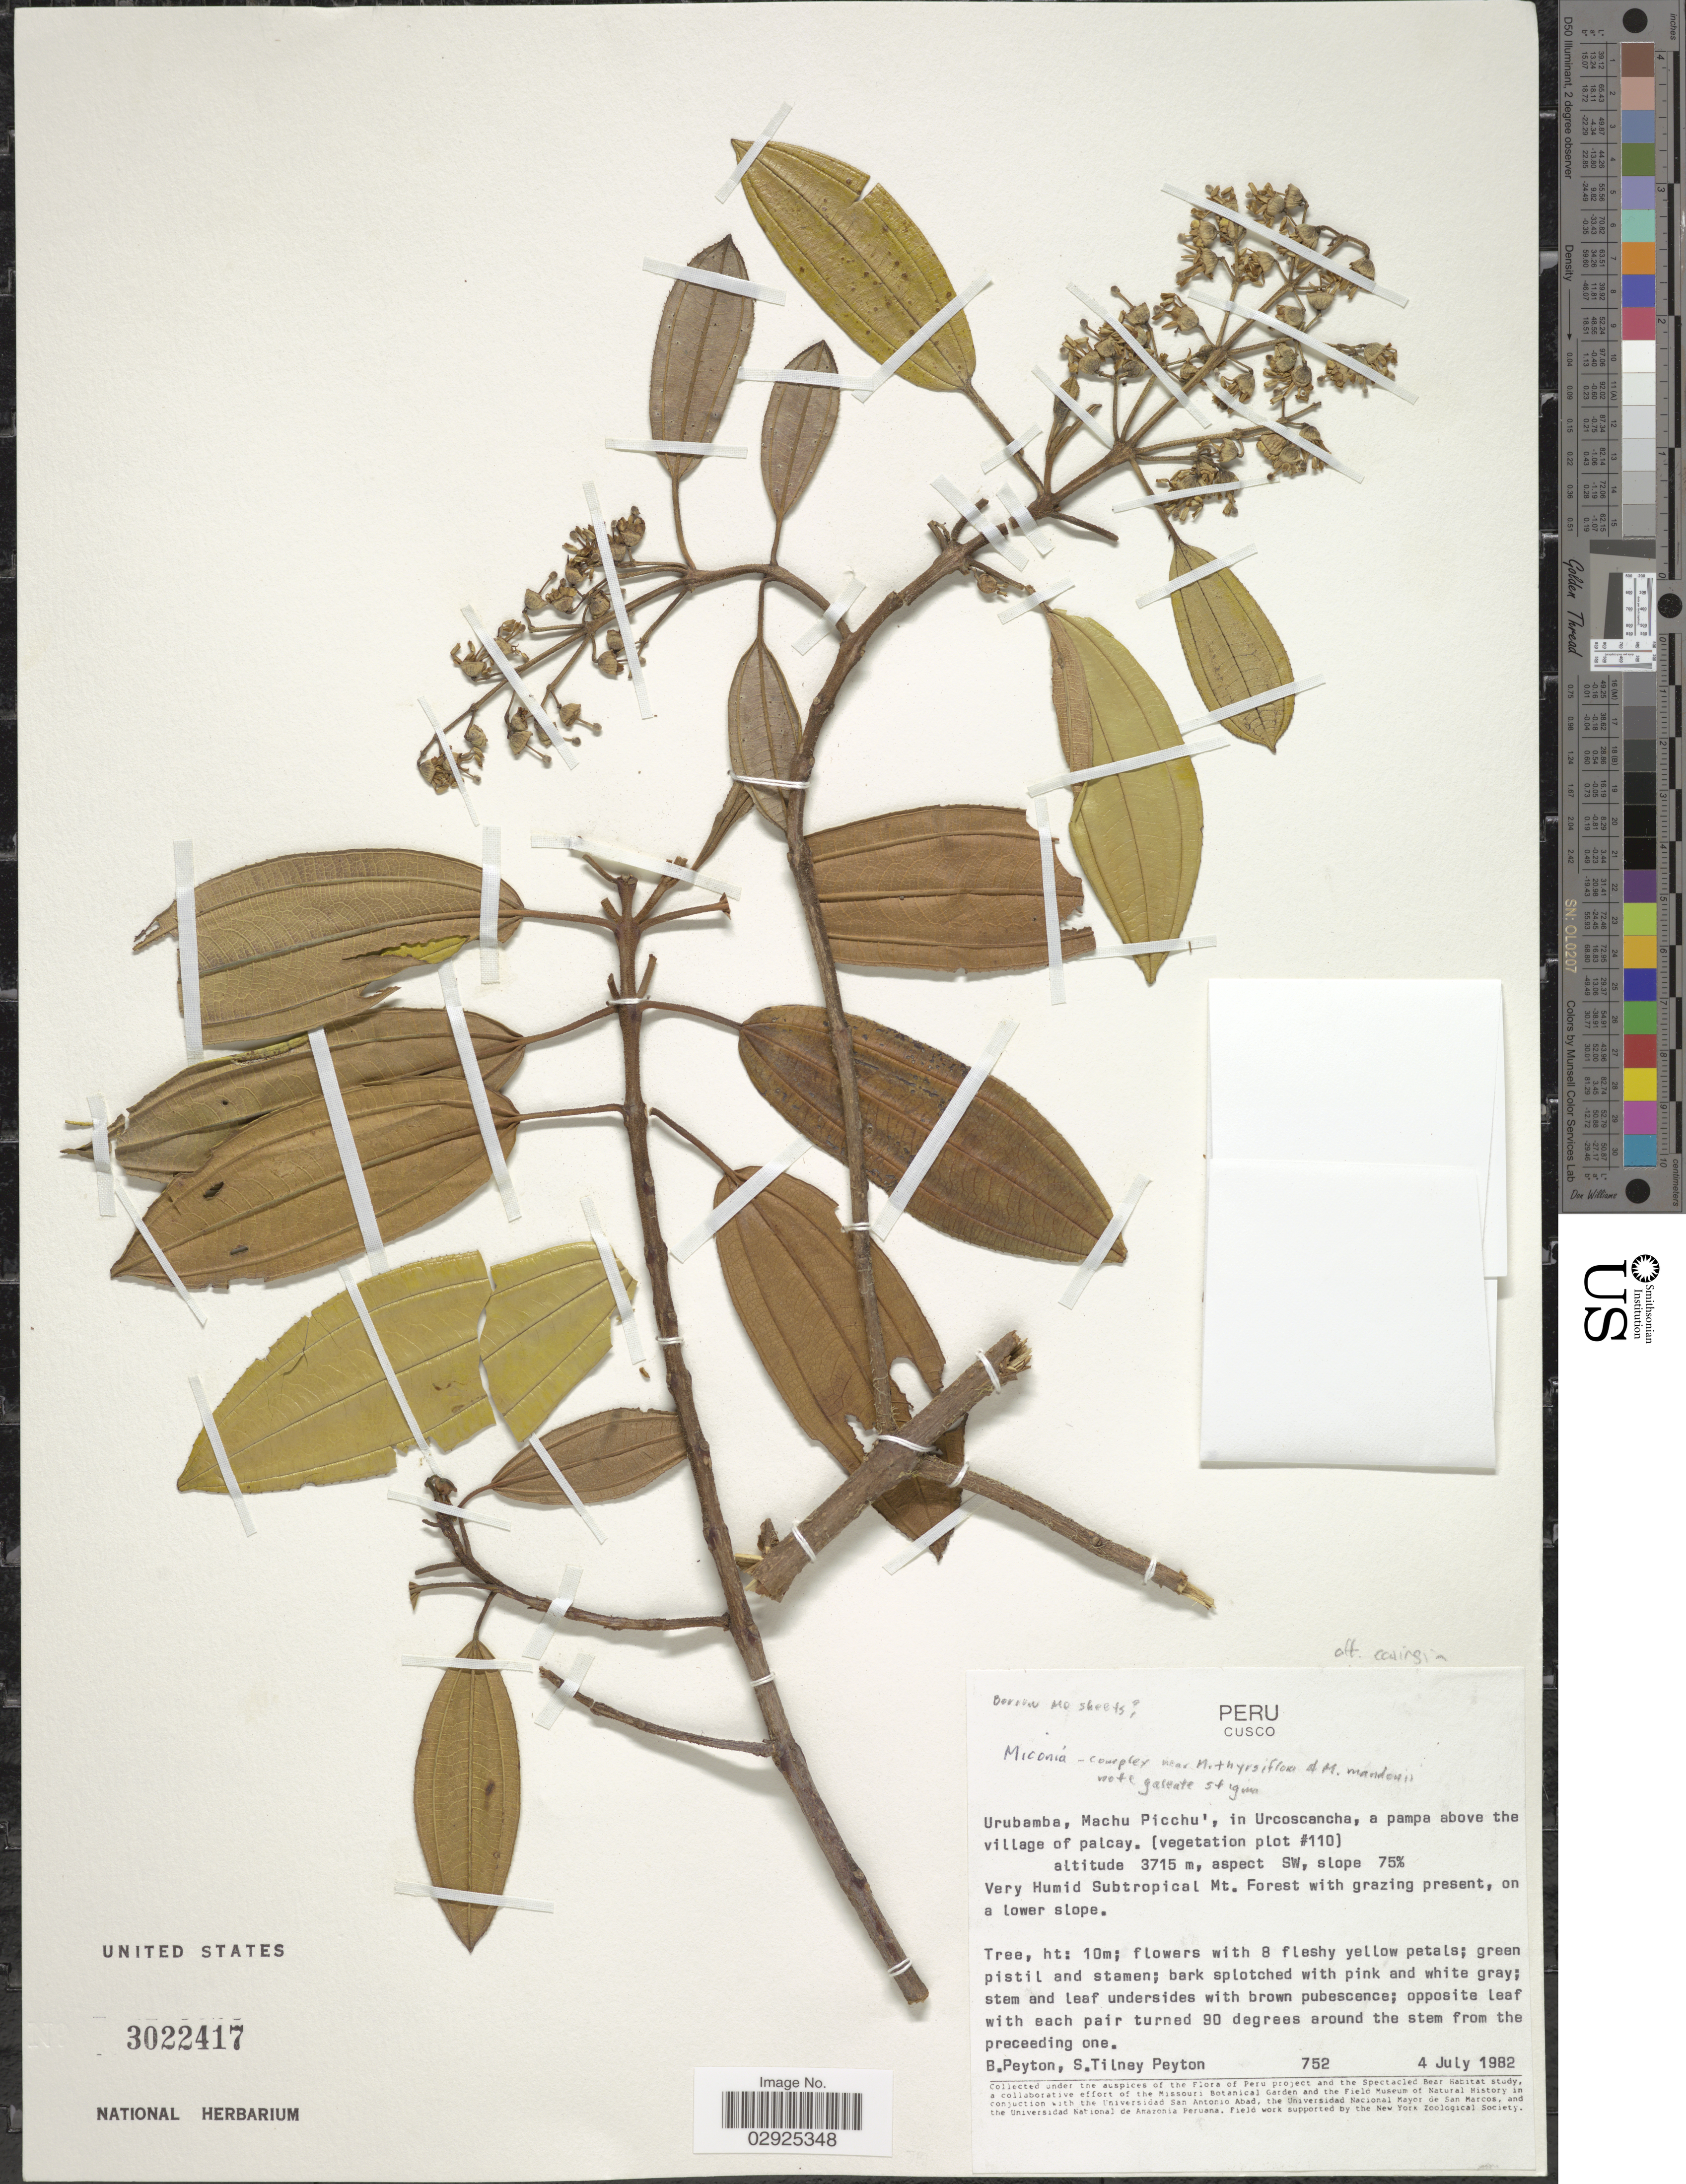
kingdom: Plantae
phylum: Tracheophyta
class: Magnoliopsida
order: Myrtales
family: Melastomataceae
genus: Miconia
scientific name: Miconia alpina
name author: Cogn.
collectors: B. Peyton & S. Peyton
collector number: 752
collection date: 1982-07-04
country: Peru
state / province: Cusco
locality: Urubamba, Machu Picchu', in Urcoscanha, a pampa above the village of palcay, (vegetation plot #110).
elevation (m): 3715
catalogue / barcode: US 3022417